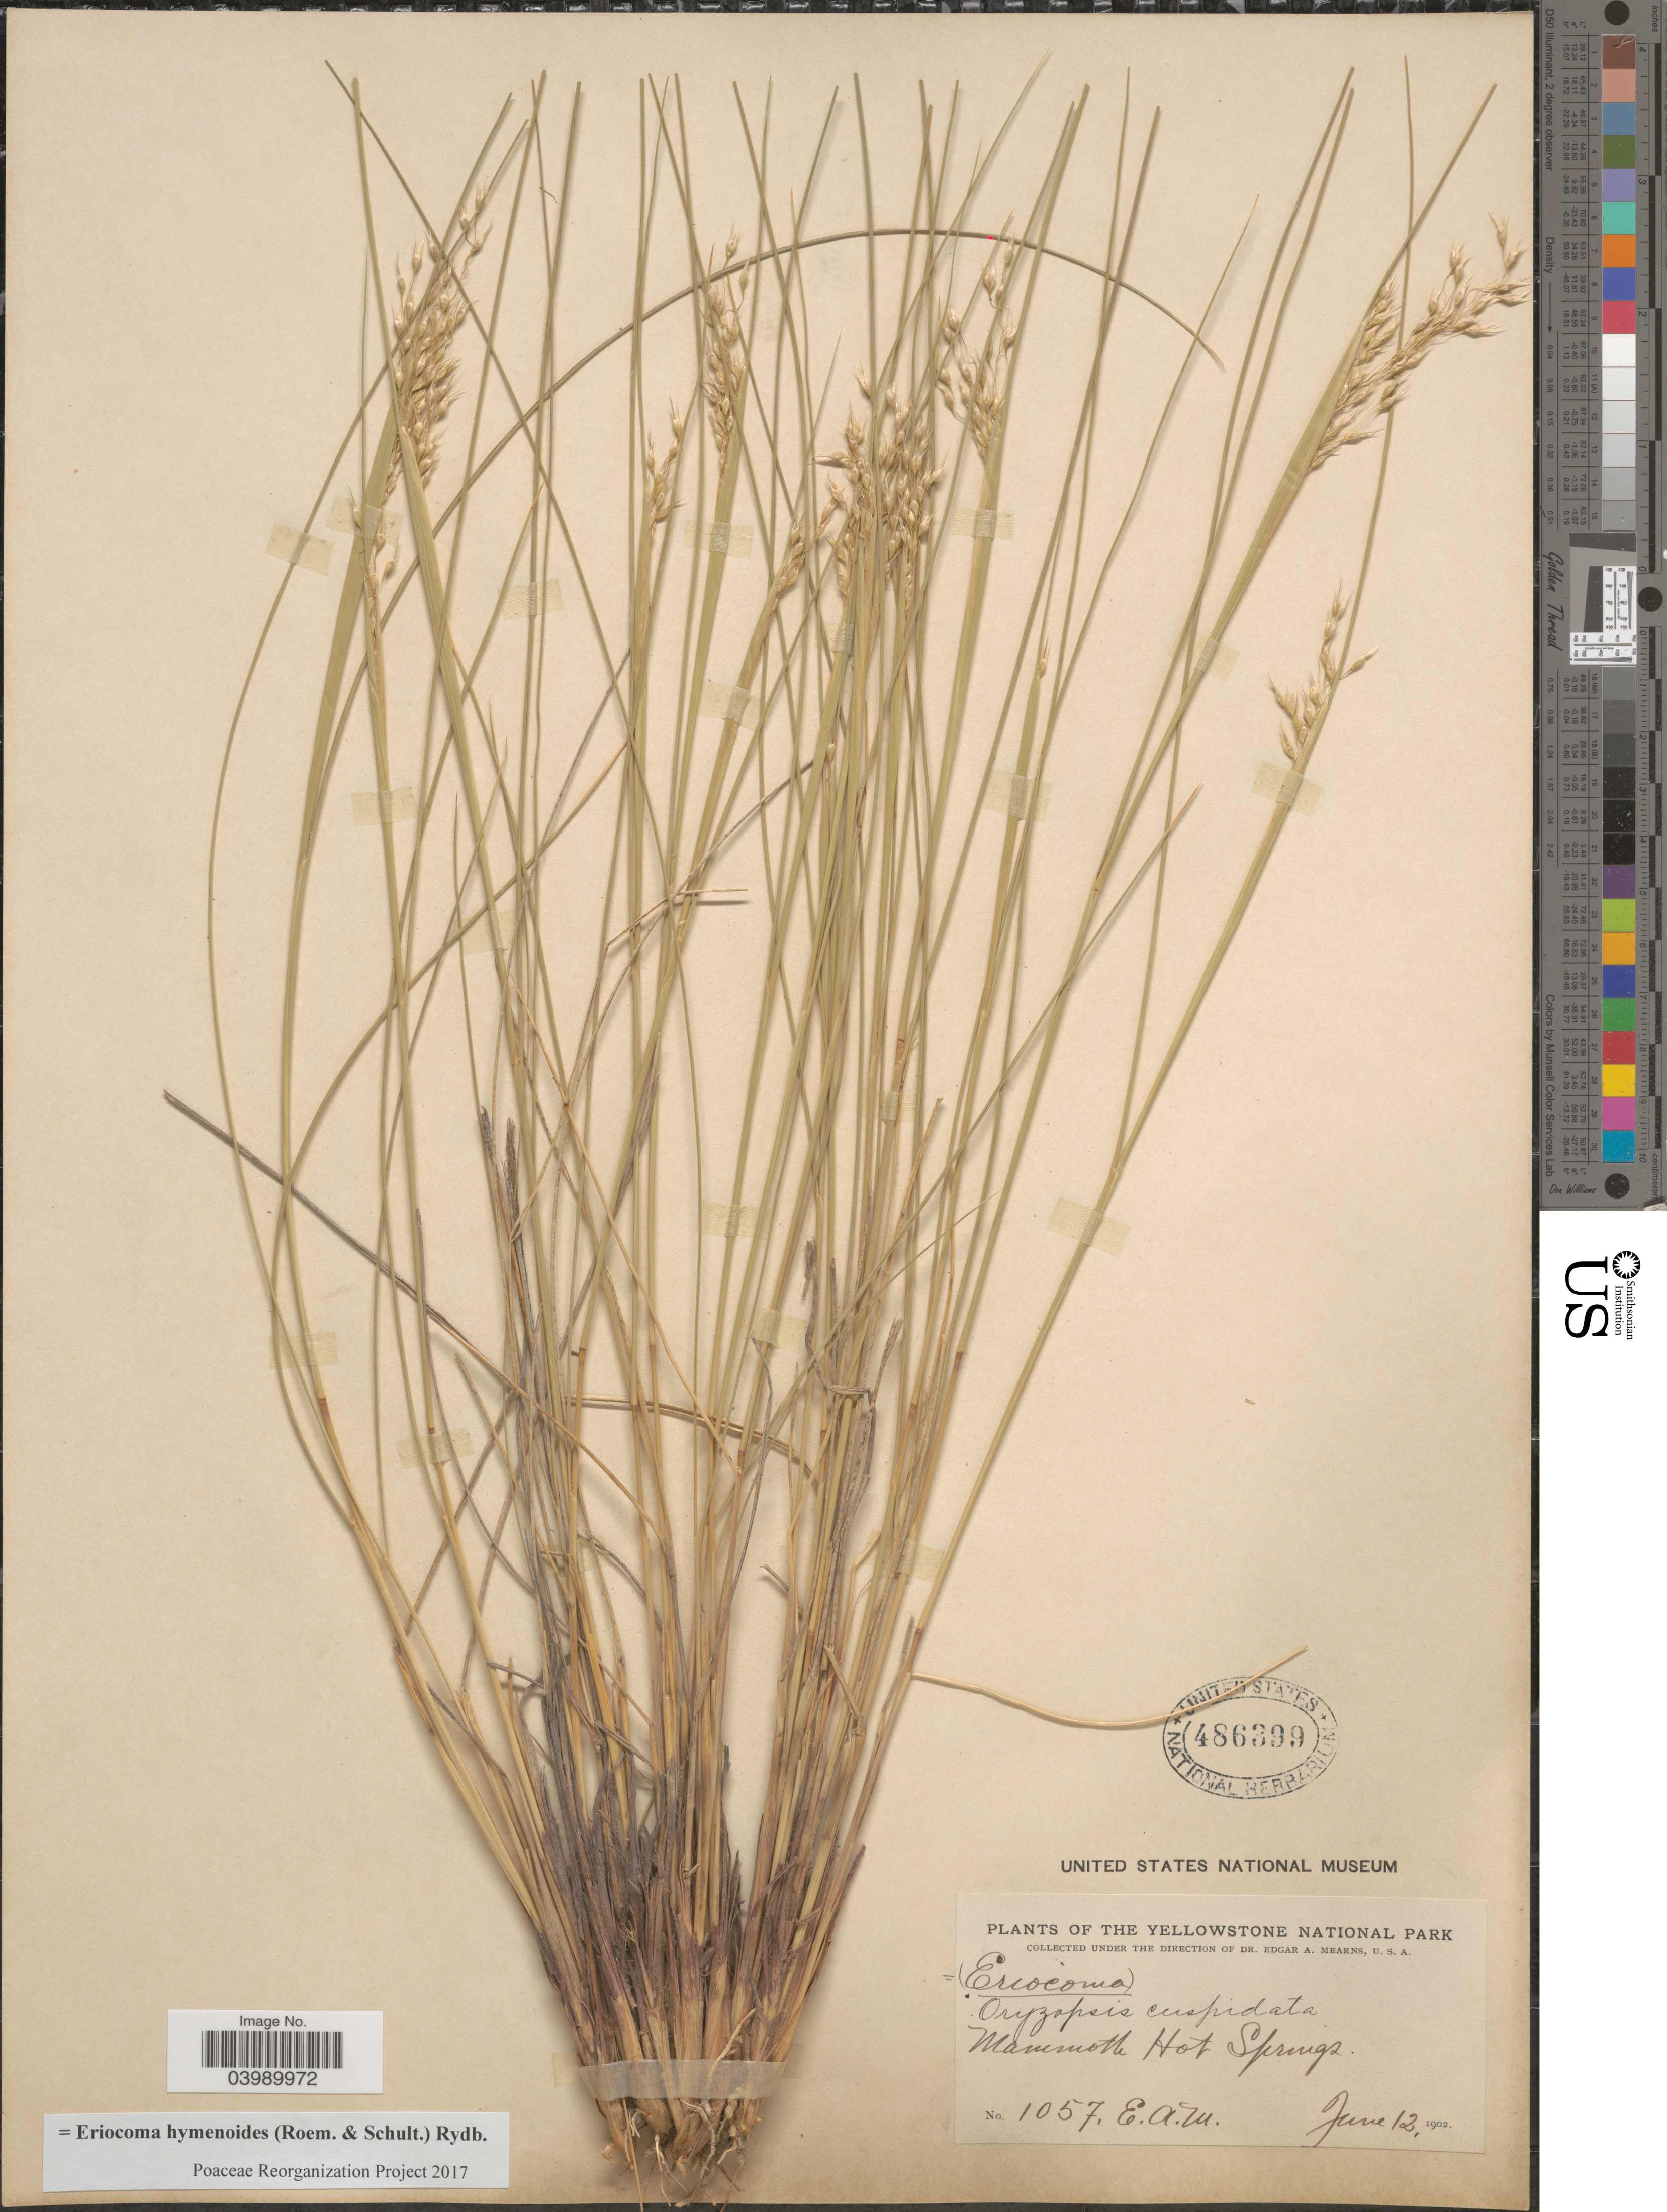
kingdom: Plantae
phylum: Tracheophyta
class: Liliopsida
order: Poales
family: Poaceae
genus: Eriocoma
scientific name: Eriocoma hymenoides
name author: (Roem. & Schult.) Rydb.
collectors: E. A. Mearns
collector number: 1057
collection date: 1902-06-12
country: United States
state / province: Wyoming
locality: The Yellowstone National Park. Mammoth Hot Springs.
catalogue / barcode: US 486399